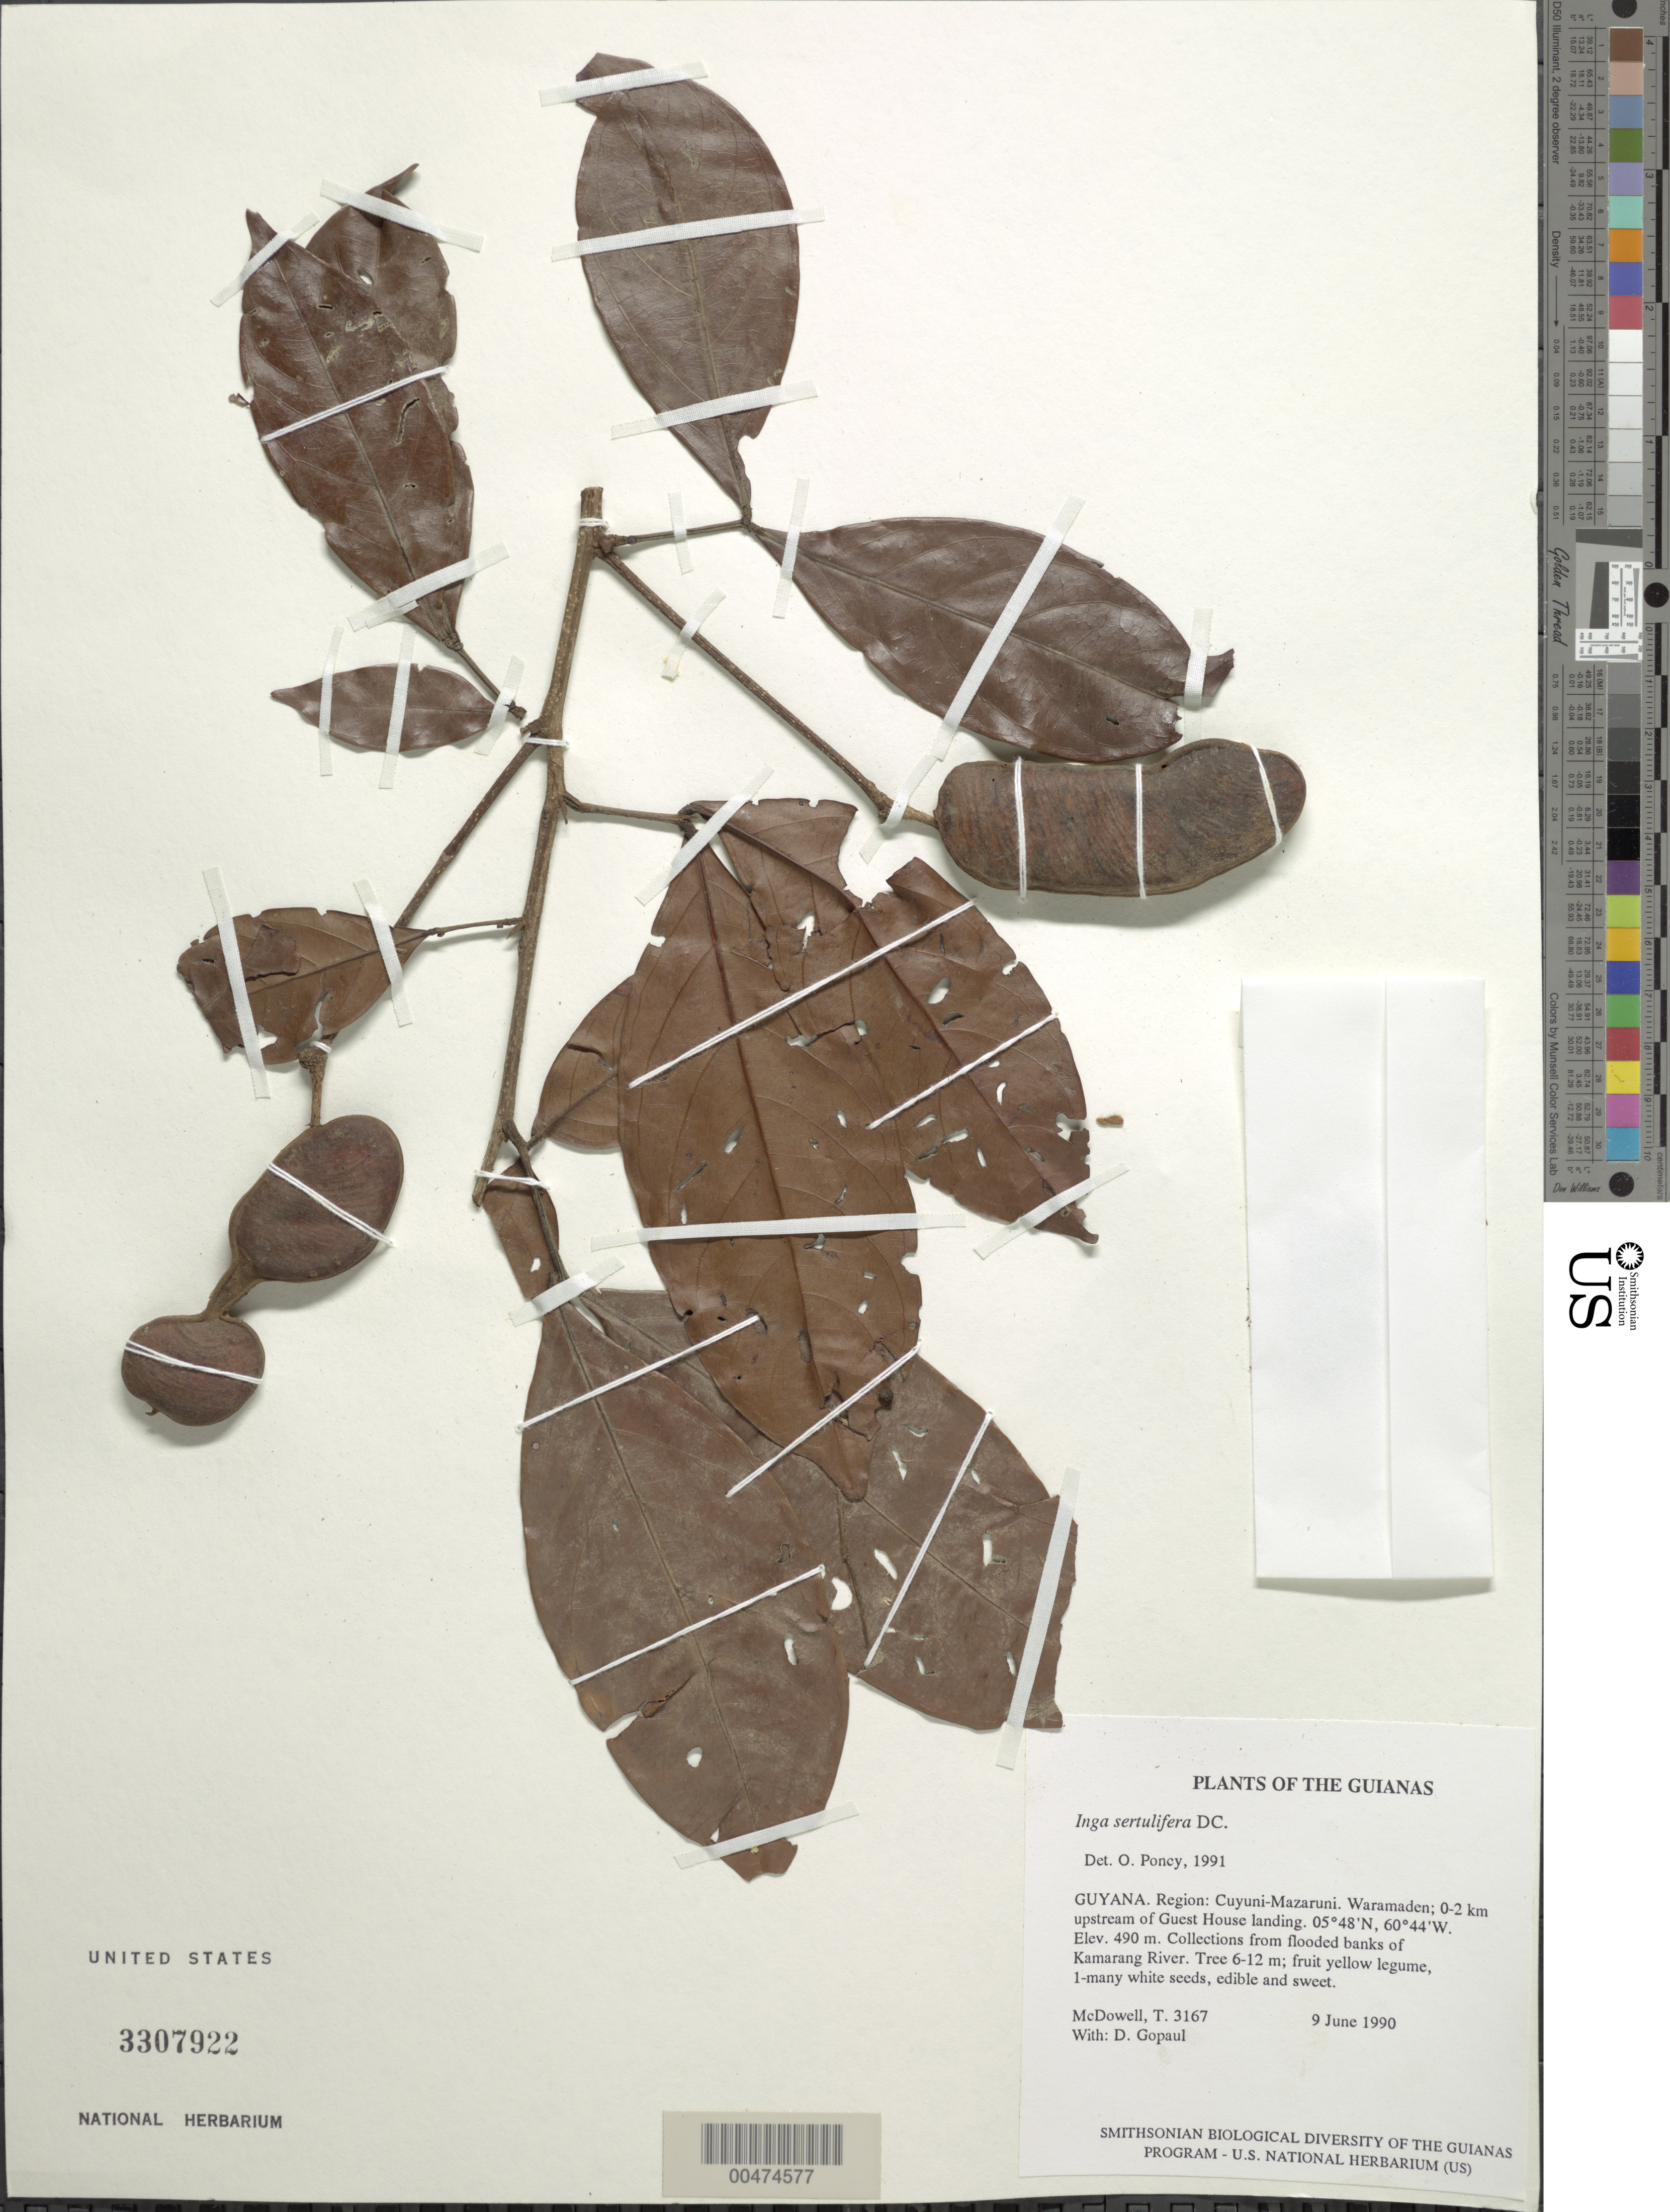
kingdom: Plantae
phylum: Tracheophyta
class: Magnoliopsida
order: Fabales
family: Fabaceae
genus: Inga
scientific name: Inga sertulifera subsp. sertulifera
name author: DC.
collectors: T. McDowell & D. Gopaul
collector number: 3167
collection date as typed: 9 June 1990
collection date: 1990-06-09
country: Guyana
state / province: Cuyuni-Mazaruni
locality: Waramaden, Kamarang River 0-2 km upstream of Guest House landing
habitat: Flooded river banks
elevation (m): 490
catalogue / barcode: US 3307922